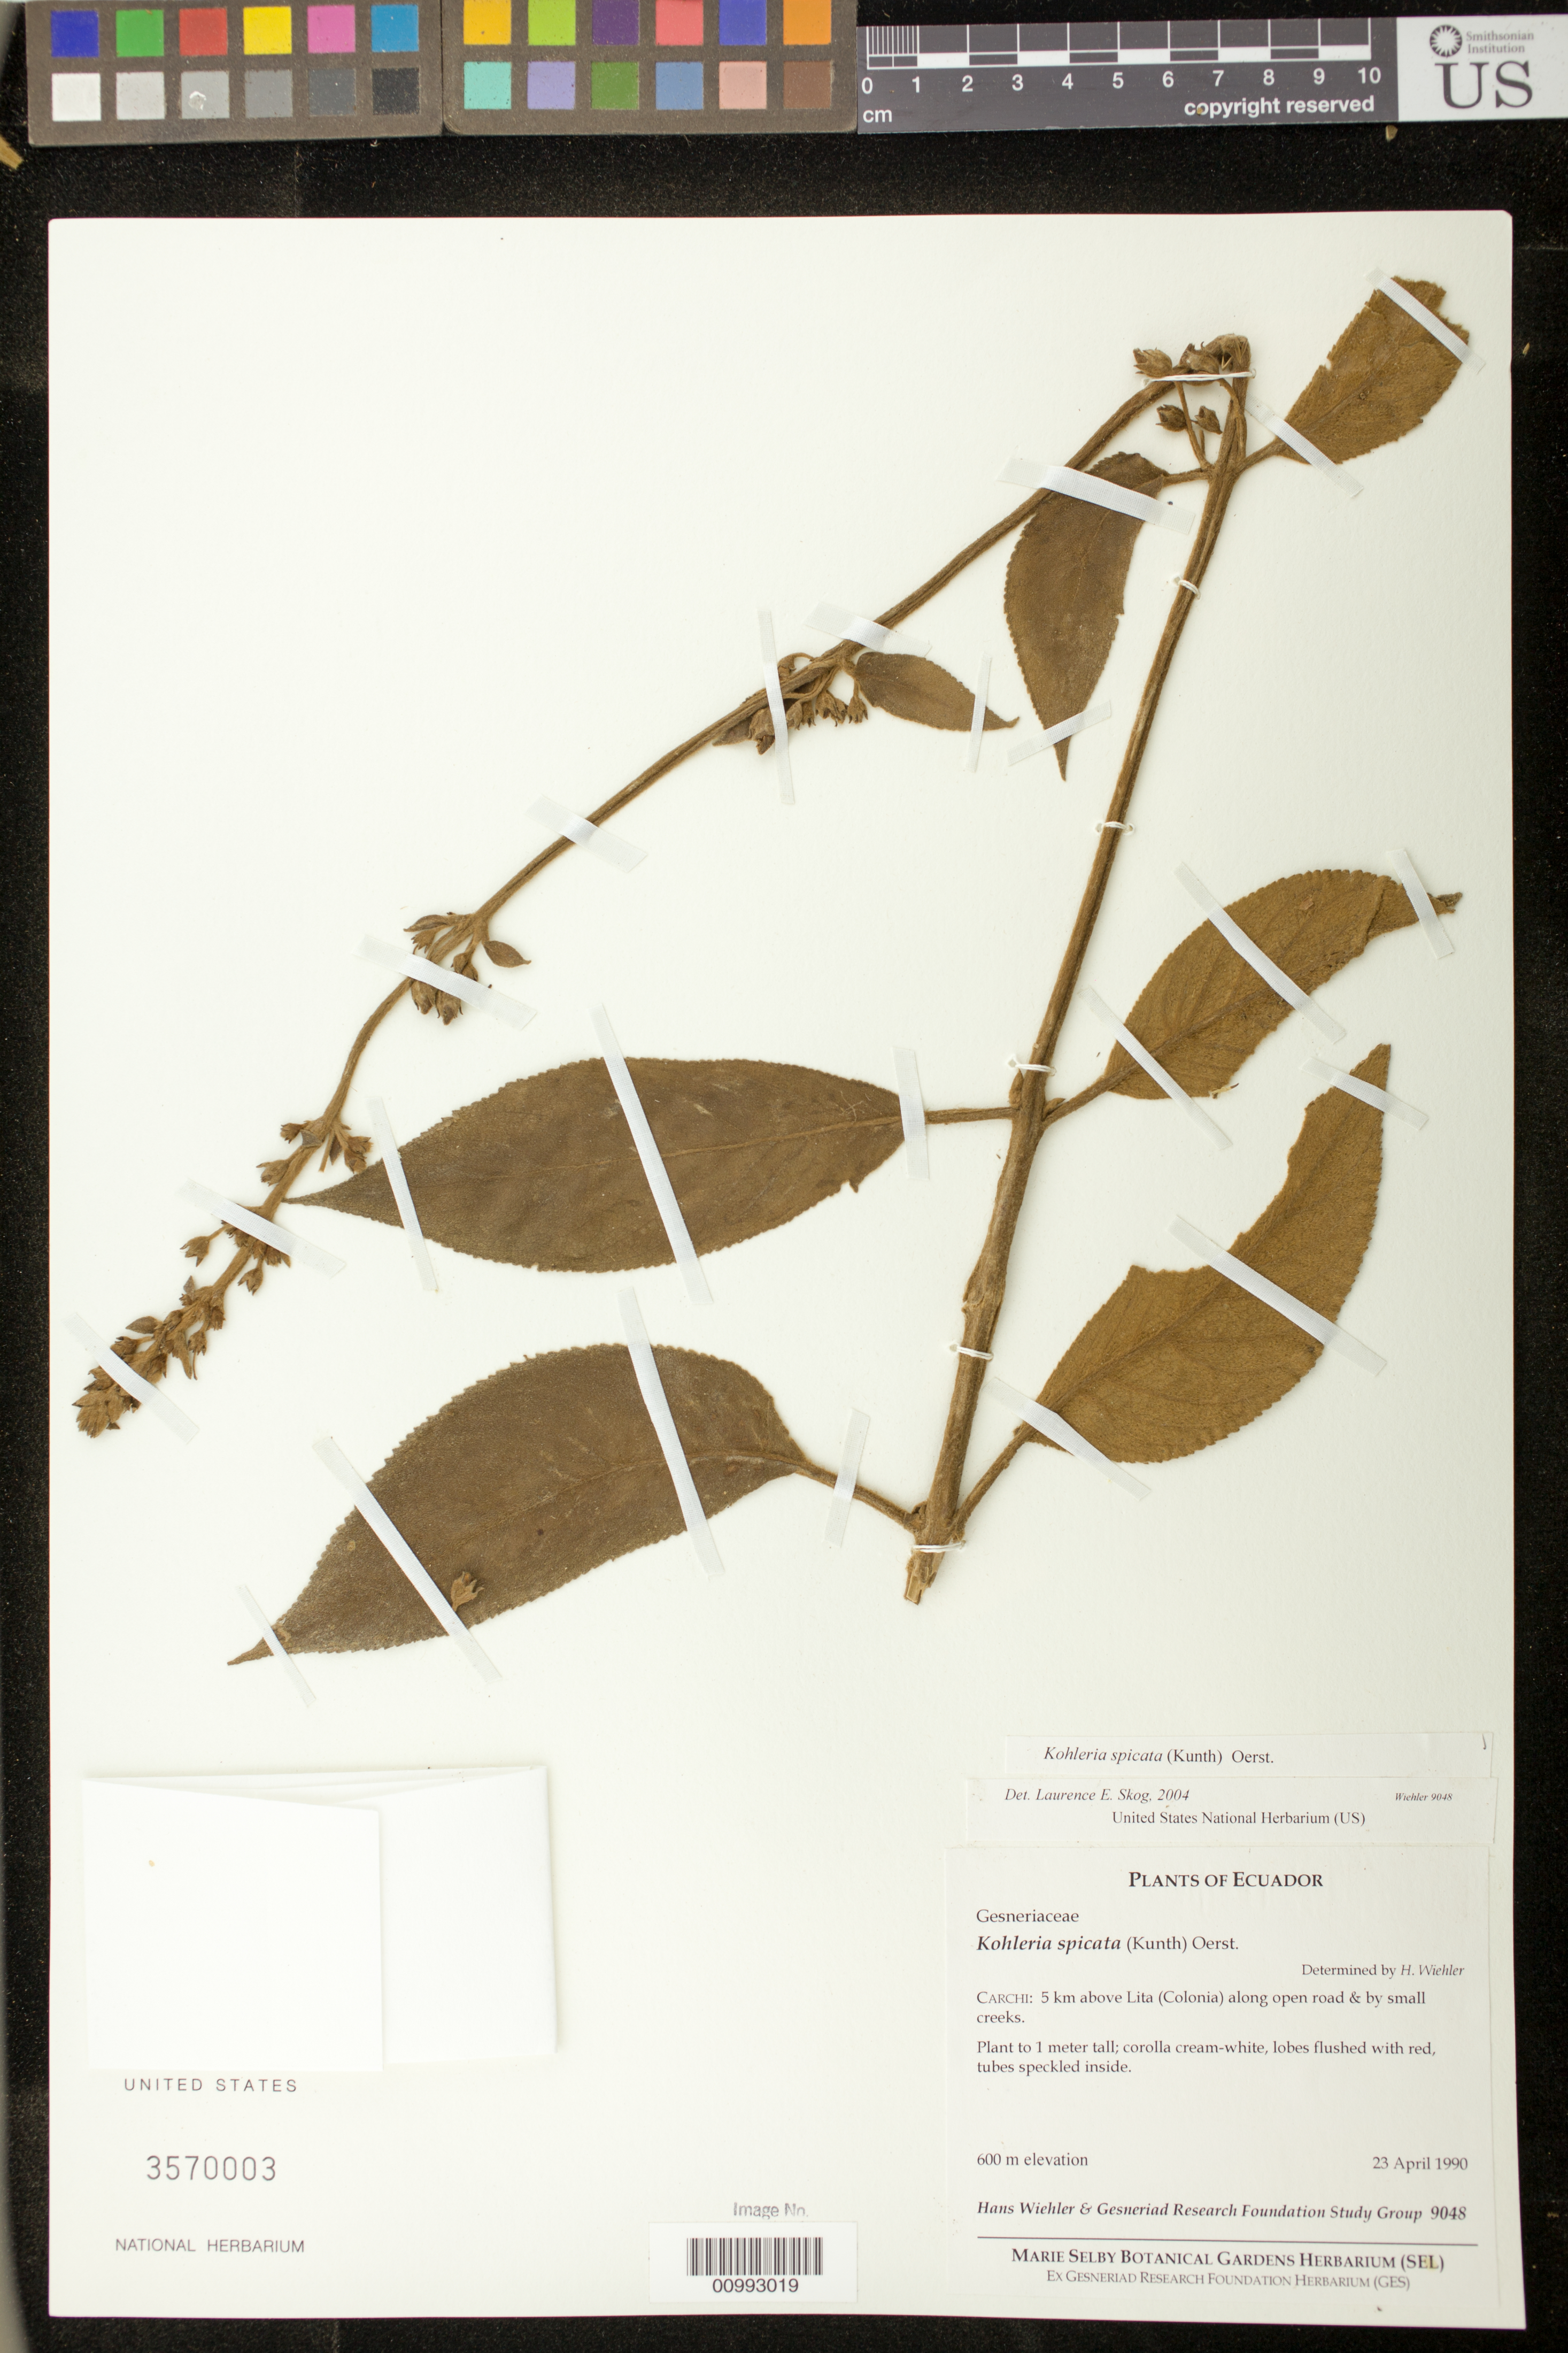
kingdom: Plantae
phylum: Tracheophyta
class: Magnoliopsida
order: Lamiales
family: Gesneriaceae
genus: Kohleria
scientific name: Kohleria spicata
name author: (Kunth) Oerst.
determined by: Skog, Laurence E.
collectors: H. J. Wiehler & GRF Study Group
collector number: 9048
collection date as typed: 23 Apr 1990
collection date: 1990-04-23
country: Ecuador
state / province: Carchi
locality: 5 km above Lita (Colonia) along open road & by small creeks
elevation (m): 600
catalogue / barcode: US 3570003